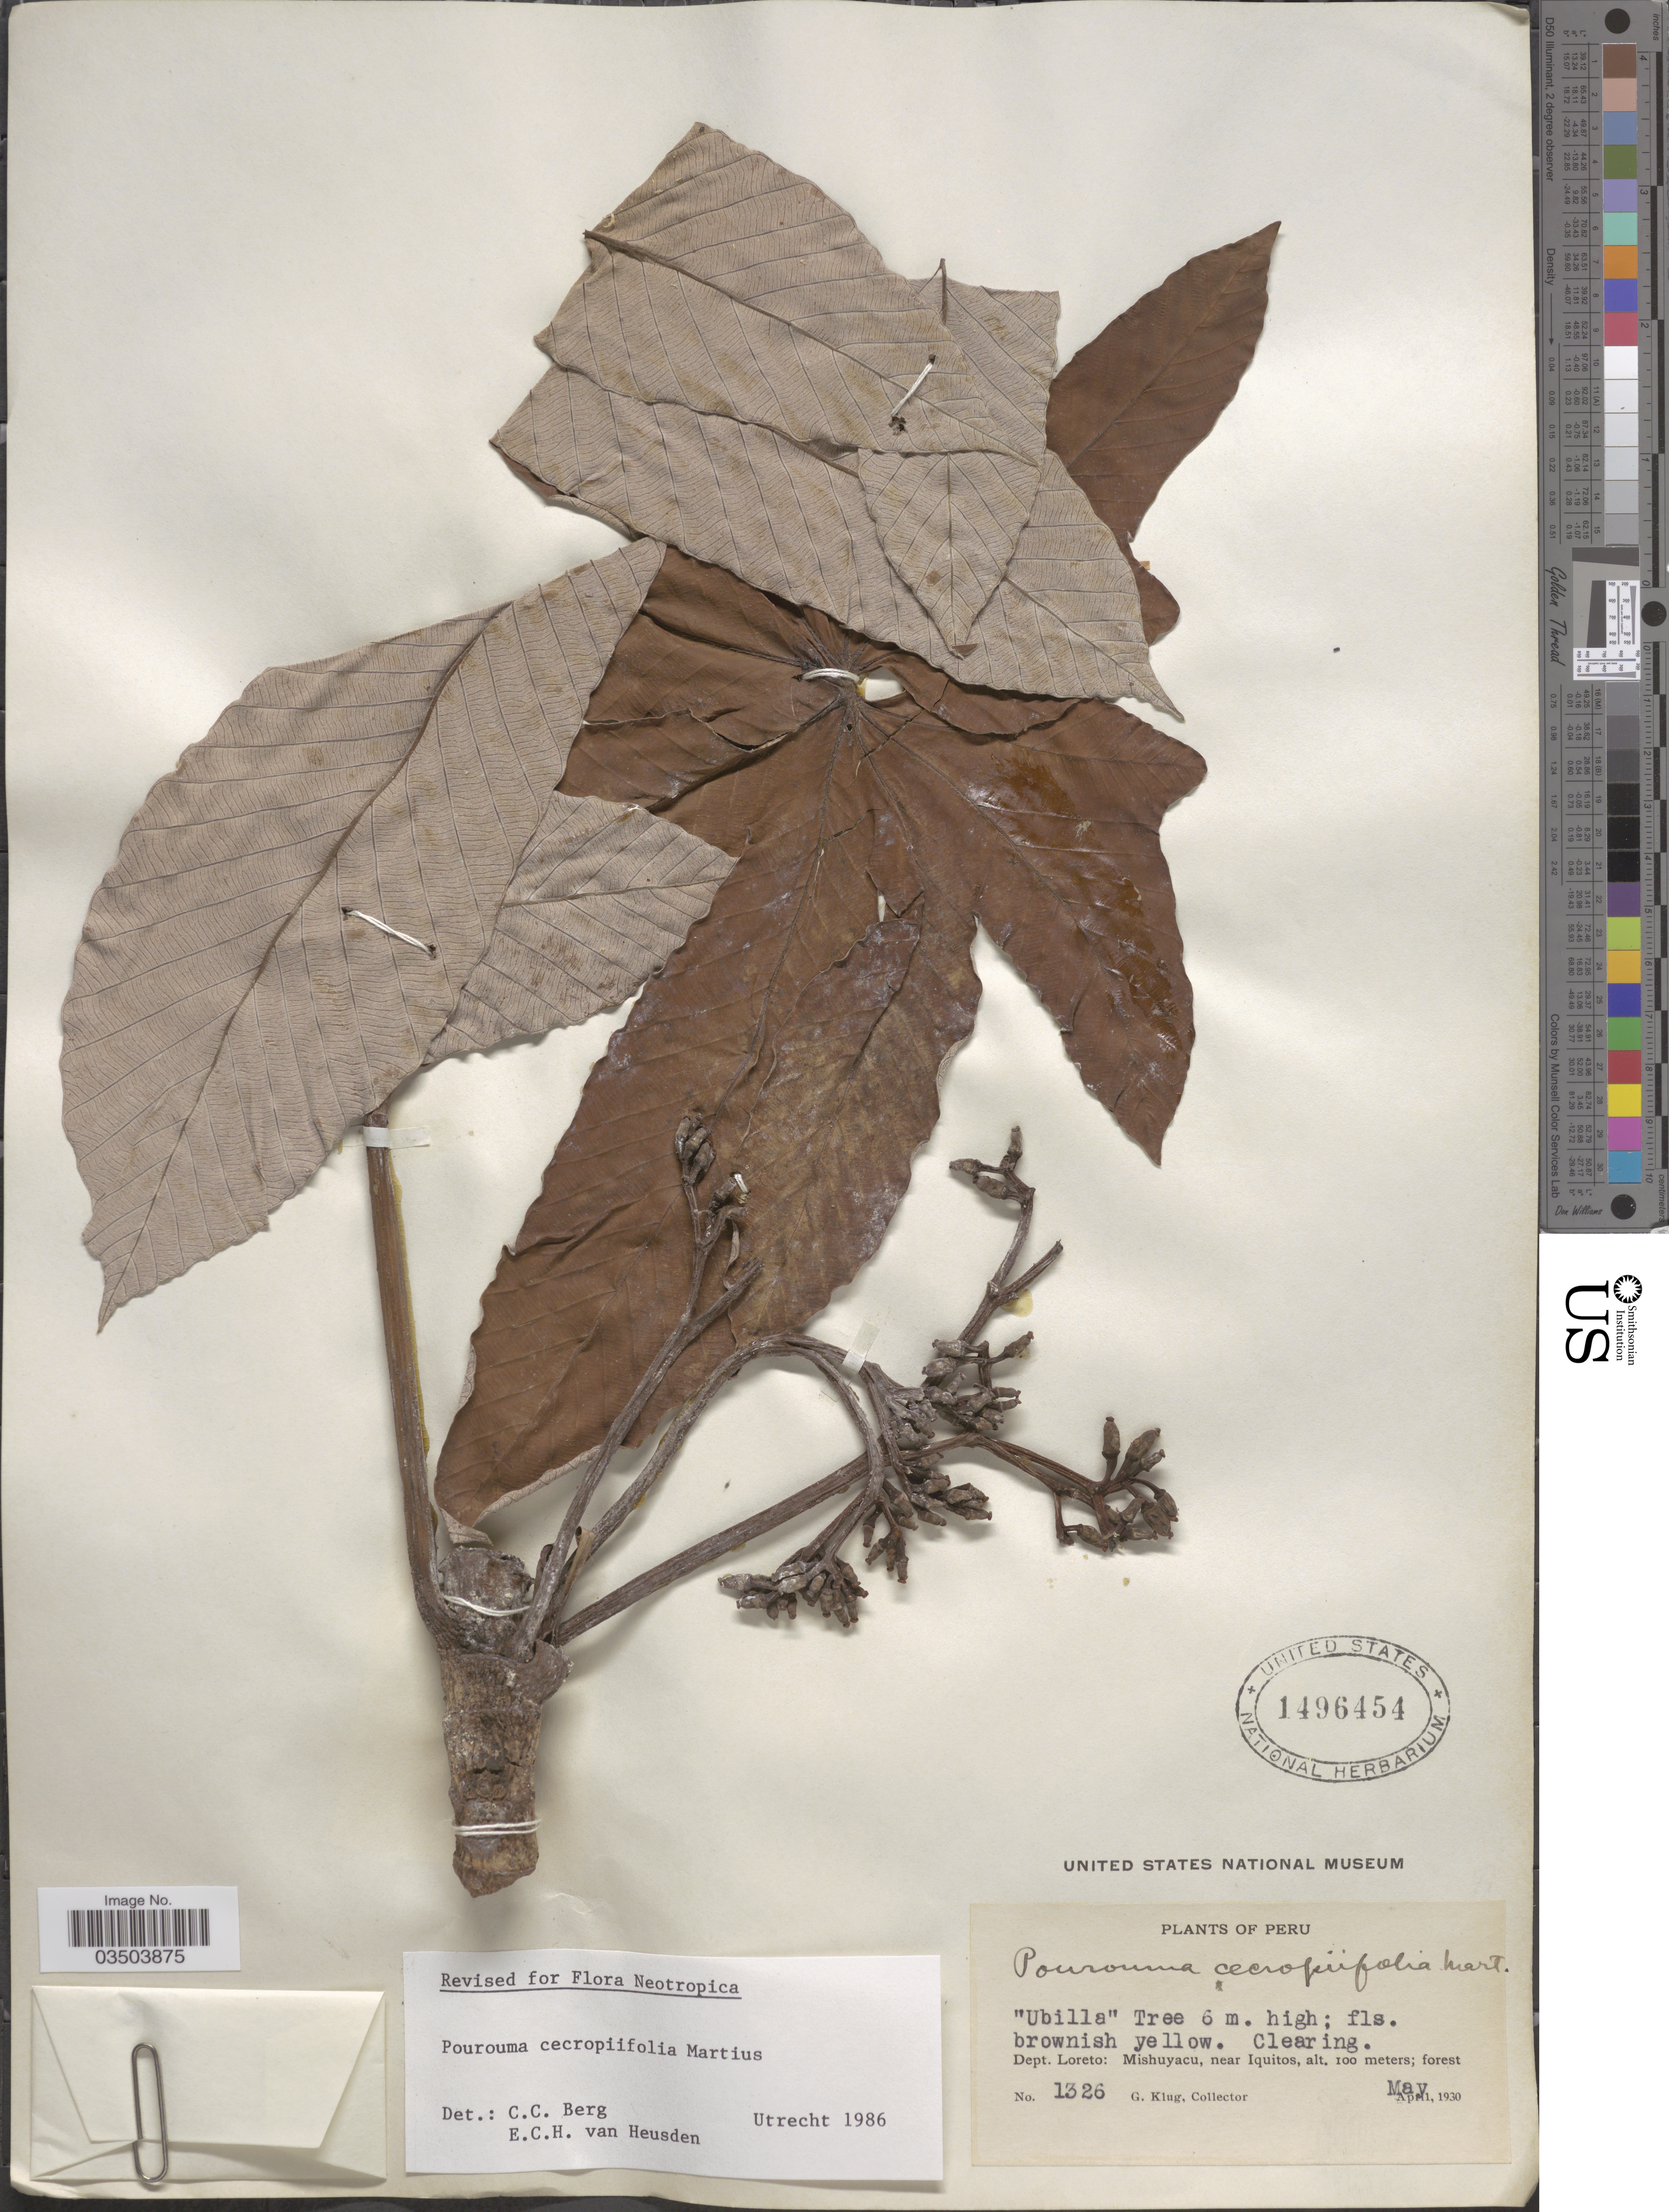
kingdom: Plantae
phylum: Tracheophyta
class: Magnoliopsida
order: Rosales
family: Urticaceae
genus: Pourouma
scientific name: Pourouma cecropiifolia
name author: Mart.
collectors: G. Klug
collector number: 1326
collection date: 1930-05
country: Peru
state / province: Loreto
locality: Dept. Loreto: Mishuyacu, near Iquitos.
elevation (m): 100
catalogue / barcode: US 1496454